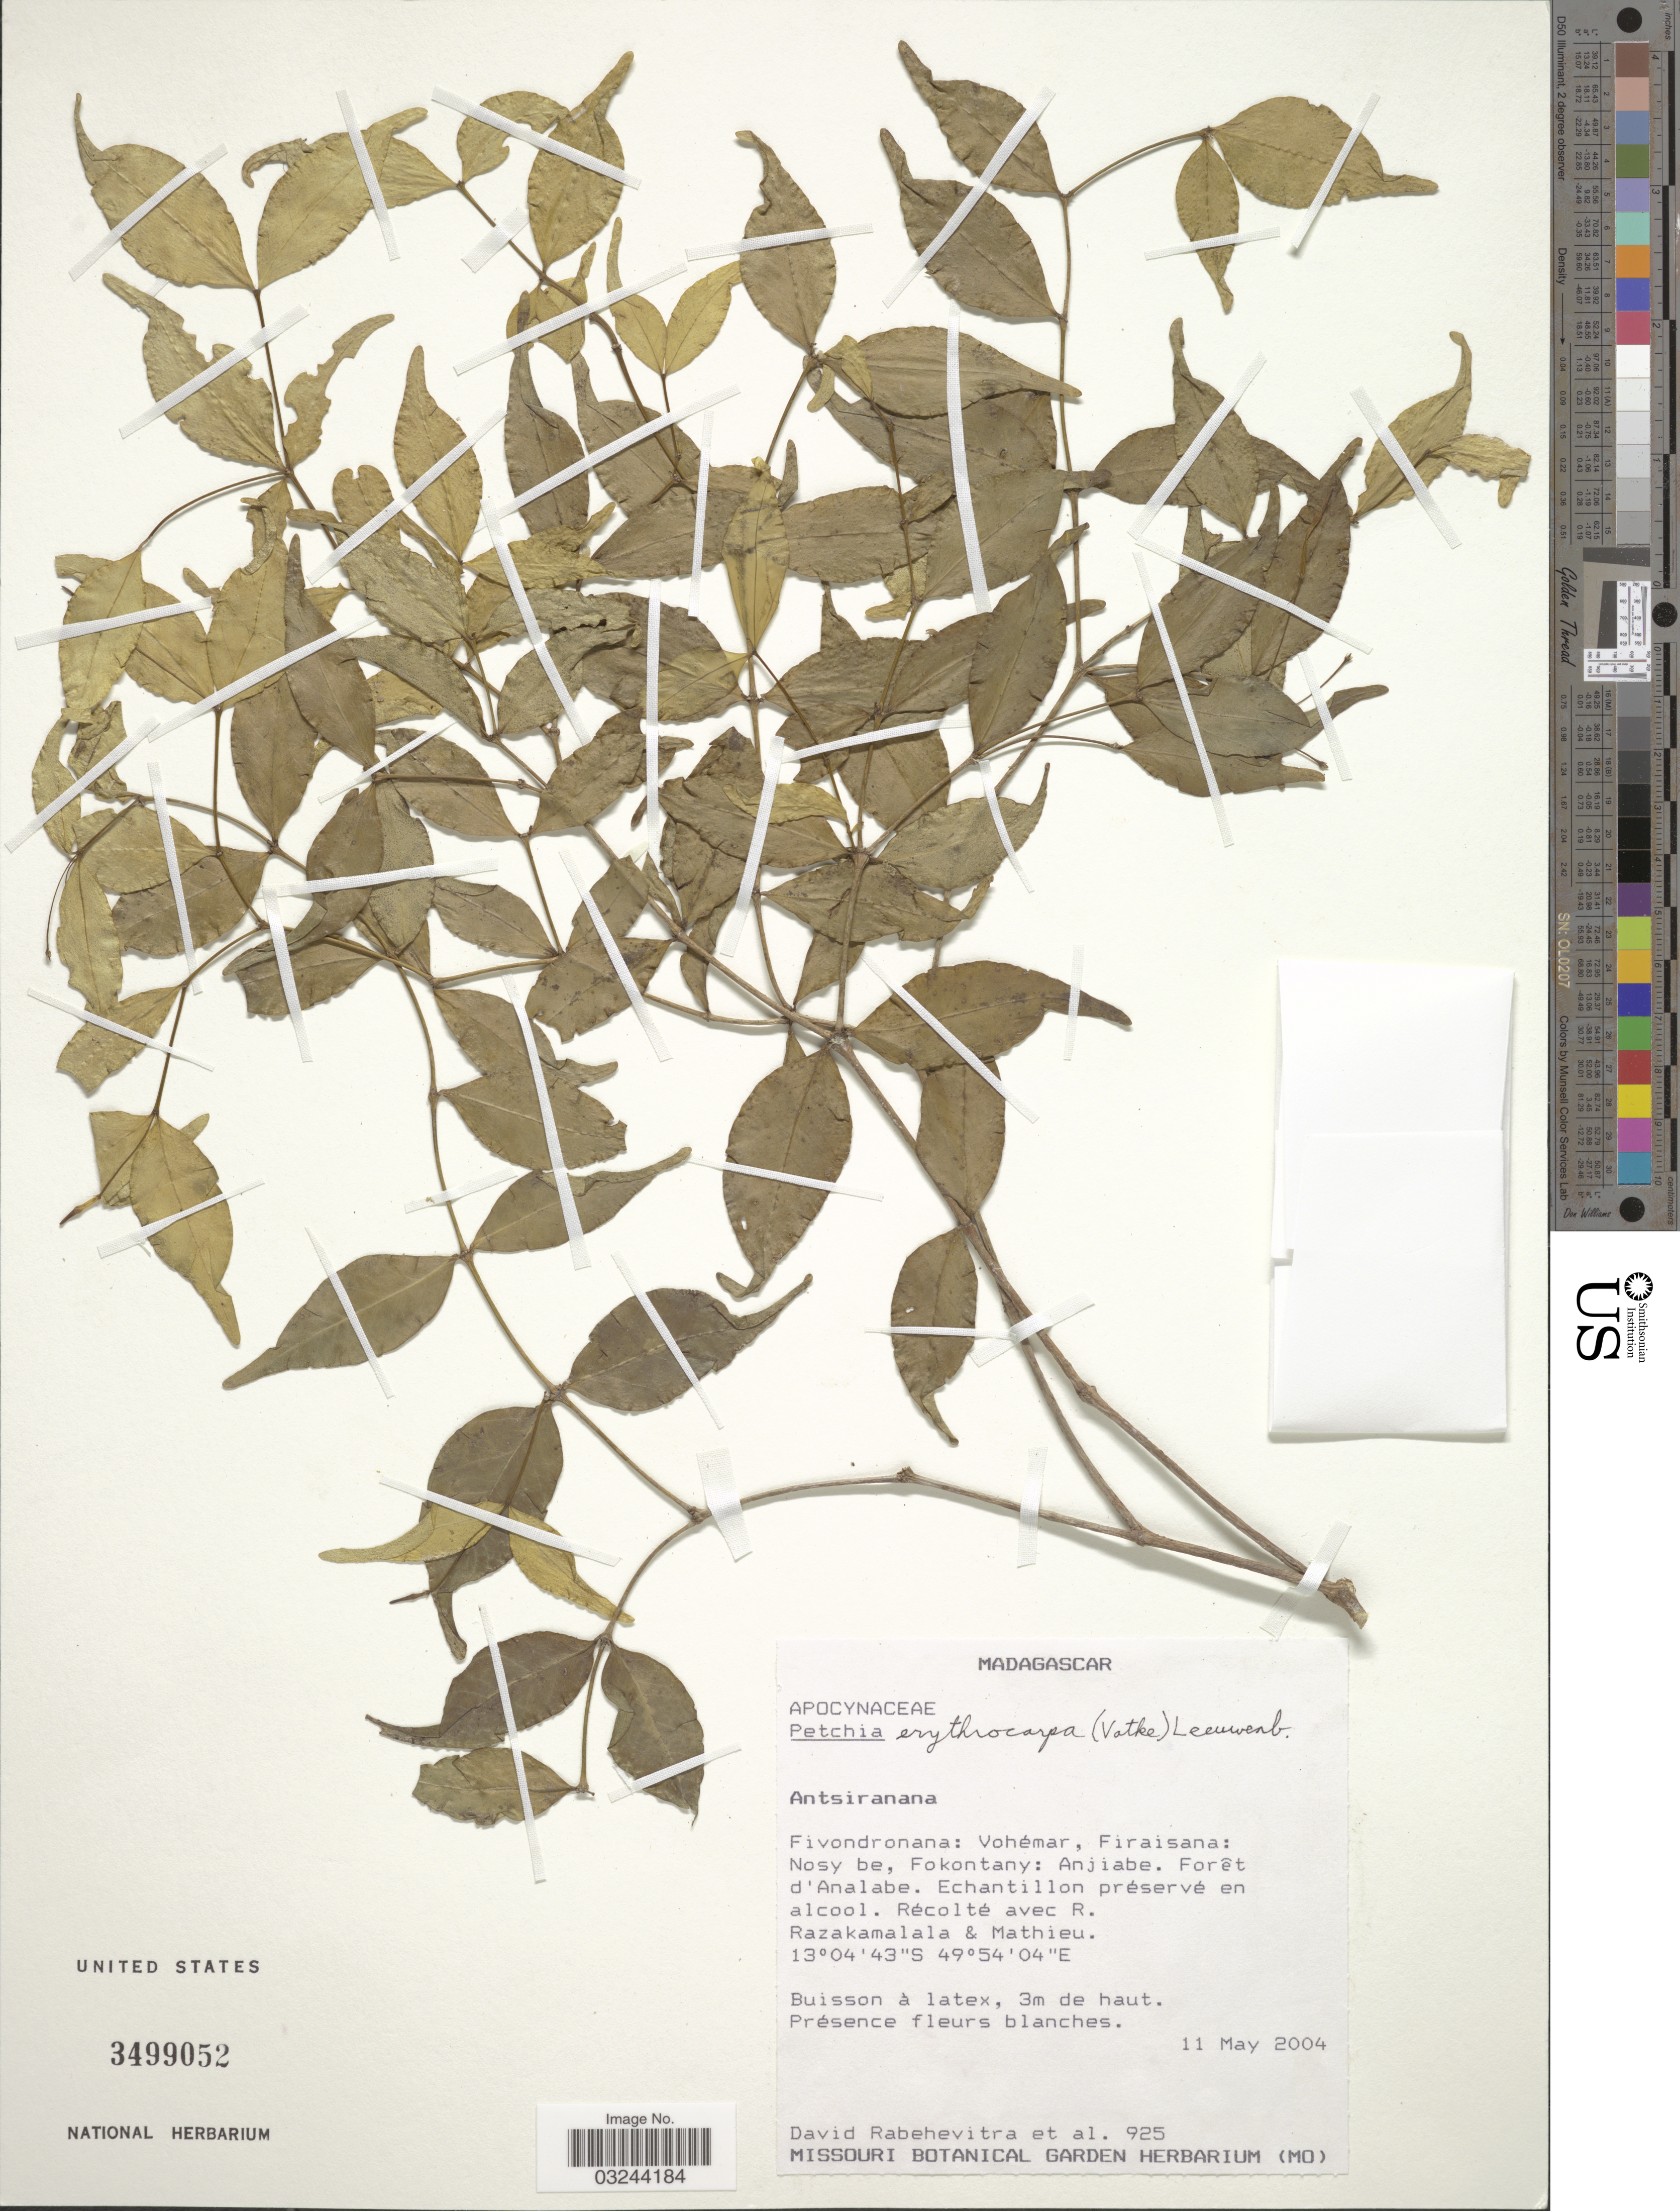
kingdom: Plantae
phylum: Tracheophyta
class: Magnoliopsida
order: Gentianales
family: Apocynaceae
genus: Petchia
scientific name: Petchia erythrocarpa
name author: (Vatke) Leeuwenb.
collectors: D. Rabehevitra, R. Razakamalala & Mathieu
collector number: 925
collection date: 2004-05-11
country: Madagascar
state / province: Sava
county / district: Vohémar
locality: Fivondronana: Vohémar, Firaisana: Nosy be, Fokontany: Anjiabe. Forêt d'Analabe. [INTERPRETTED: Nosibe]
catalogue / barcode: US 3499052